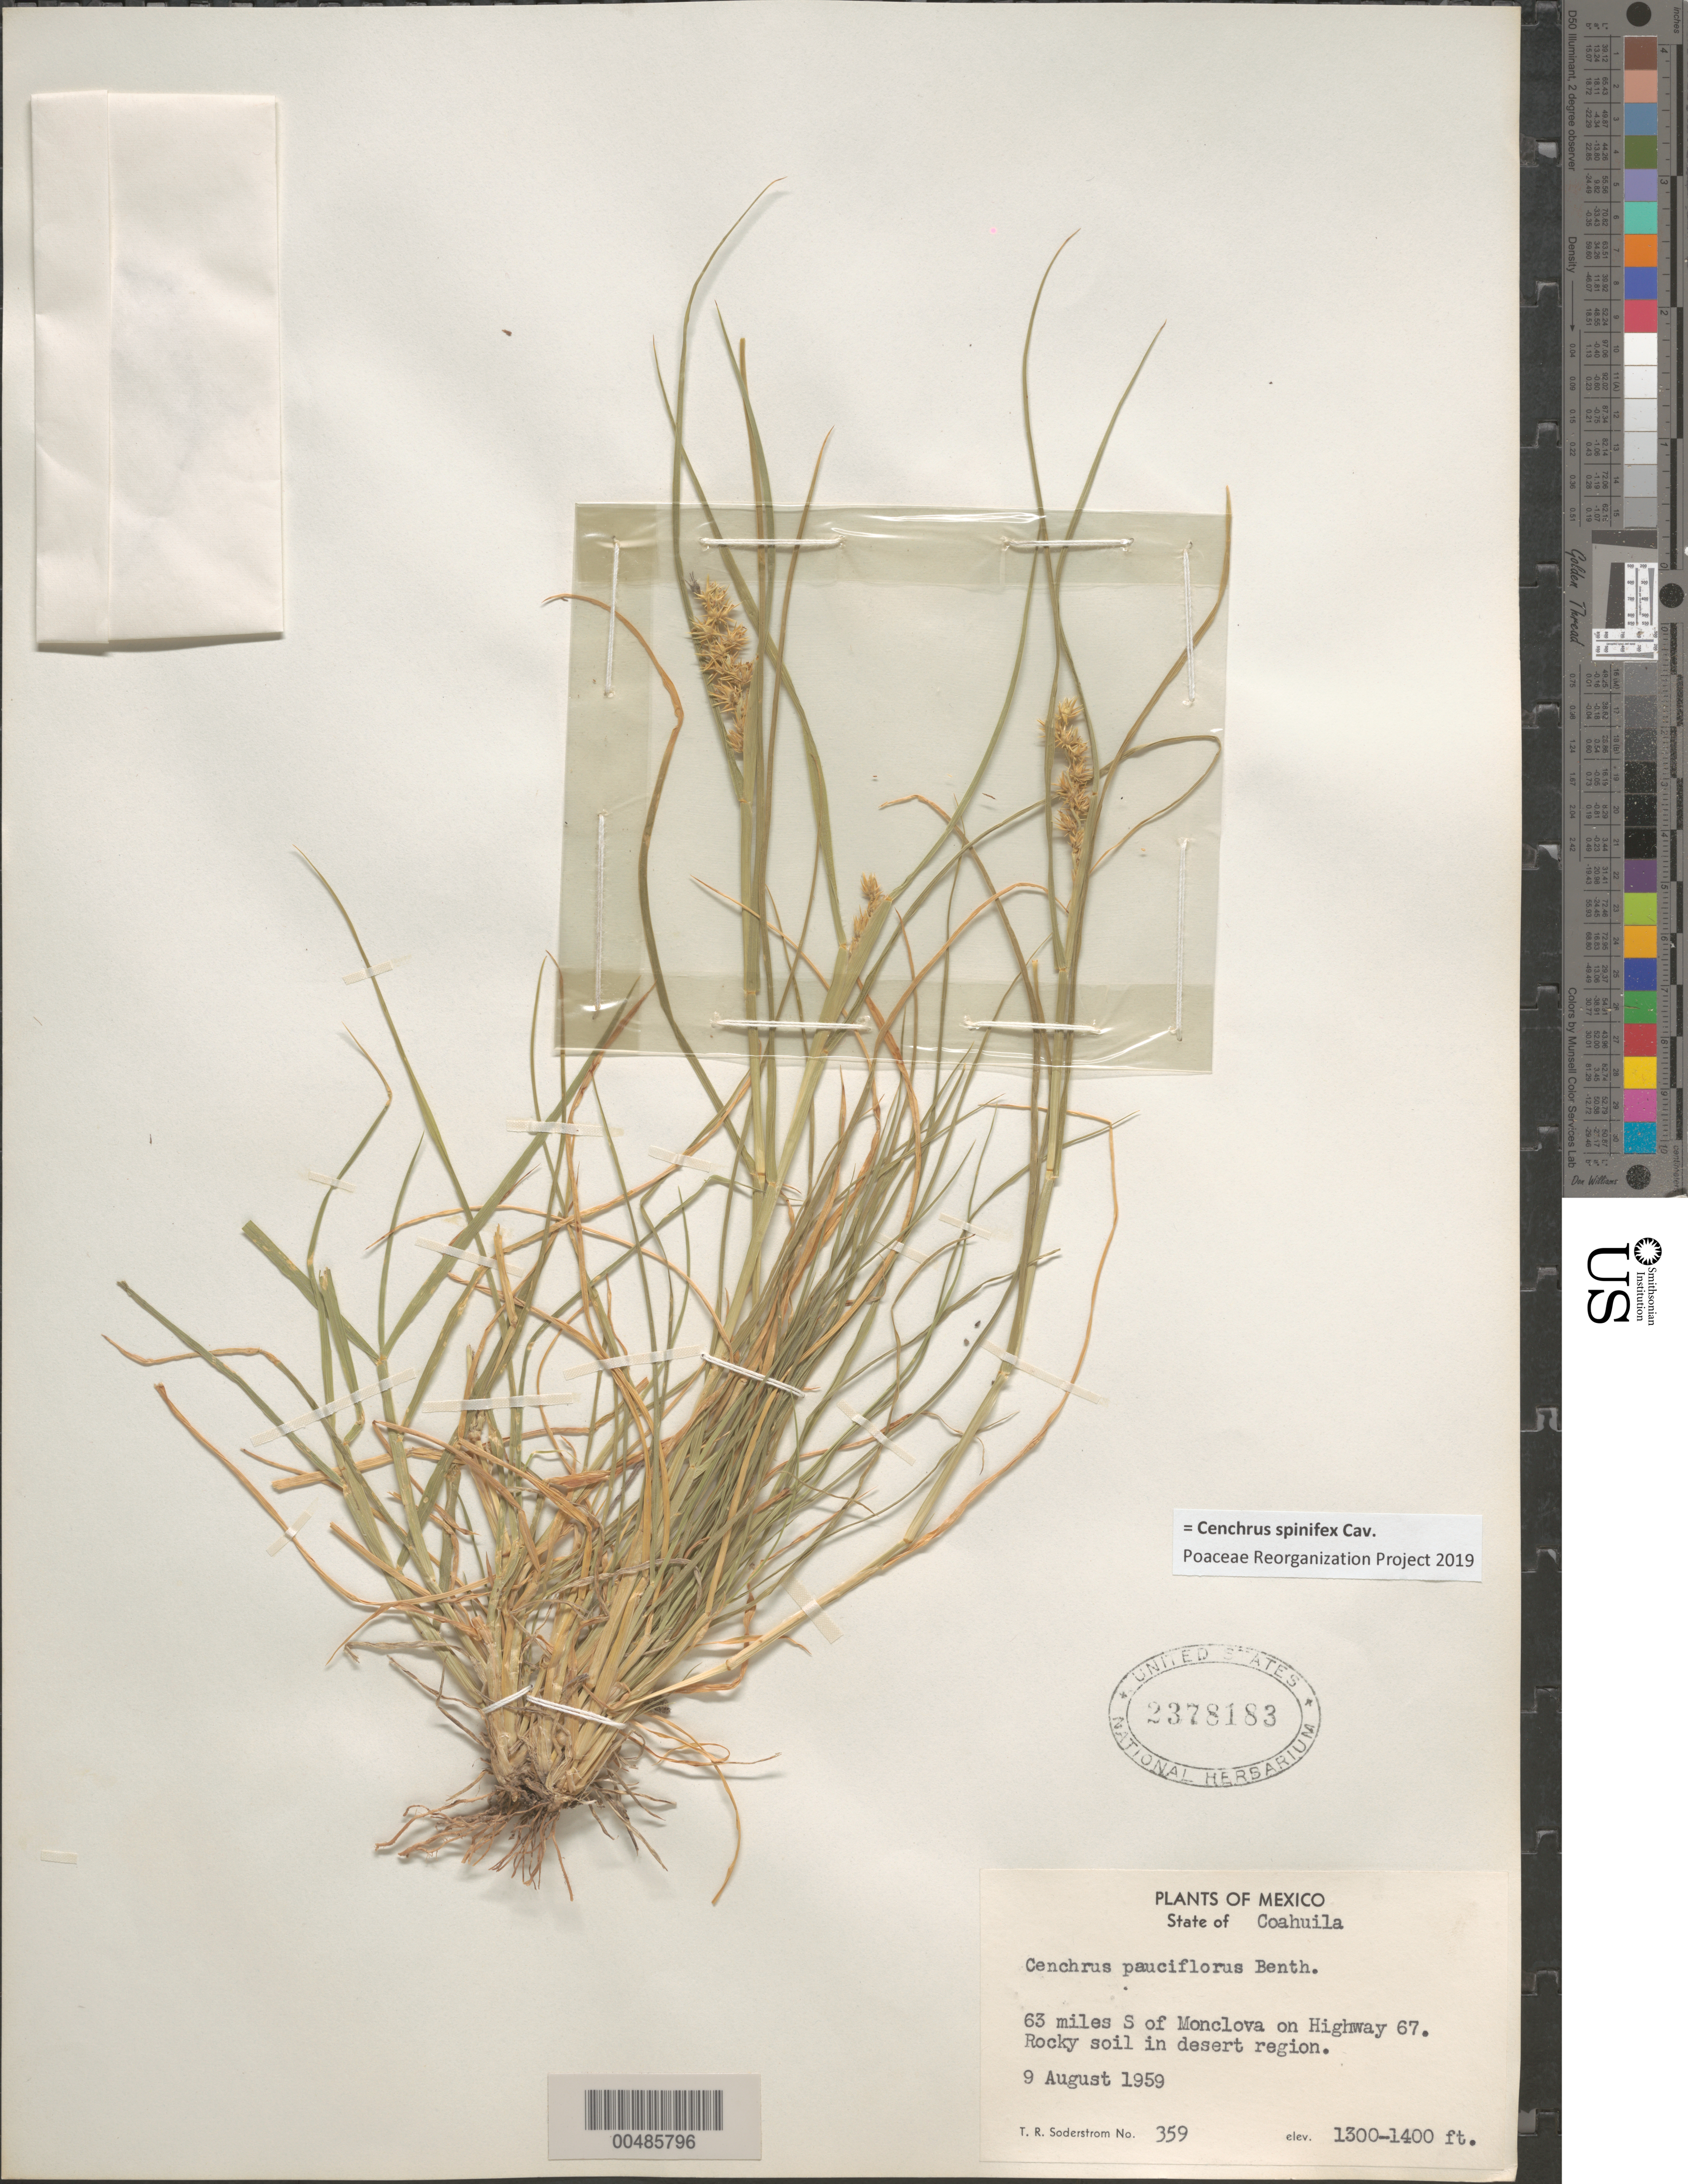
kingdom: Plantae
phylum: Tracheophyta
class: Liliopsida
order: Poales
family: Poaceae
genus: Cenchrus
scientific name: Cenchrus spinifex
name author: Cav.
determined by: Poaceae Reorganization Project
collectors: T. R. Soderstrom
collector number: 359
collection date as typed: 9 Aug 1959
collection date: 1959-08-09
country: Mexico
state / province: Coahuila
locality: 63 mi S of Monclova on Highway 67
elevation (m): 396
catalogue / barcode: US 2378183